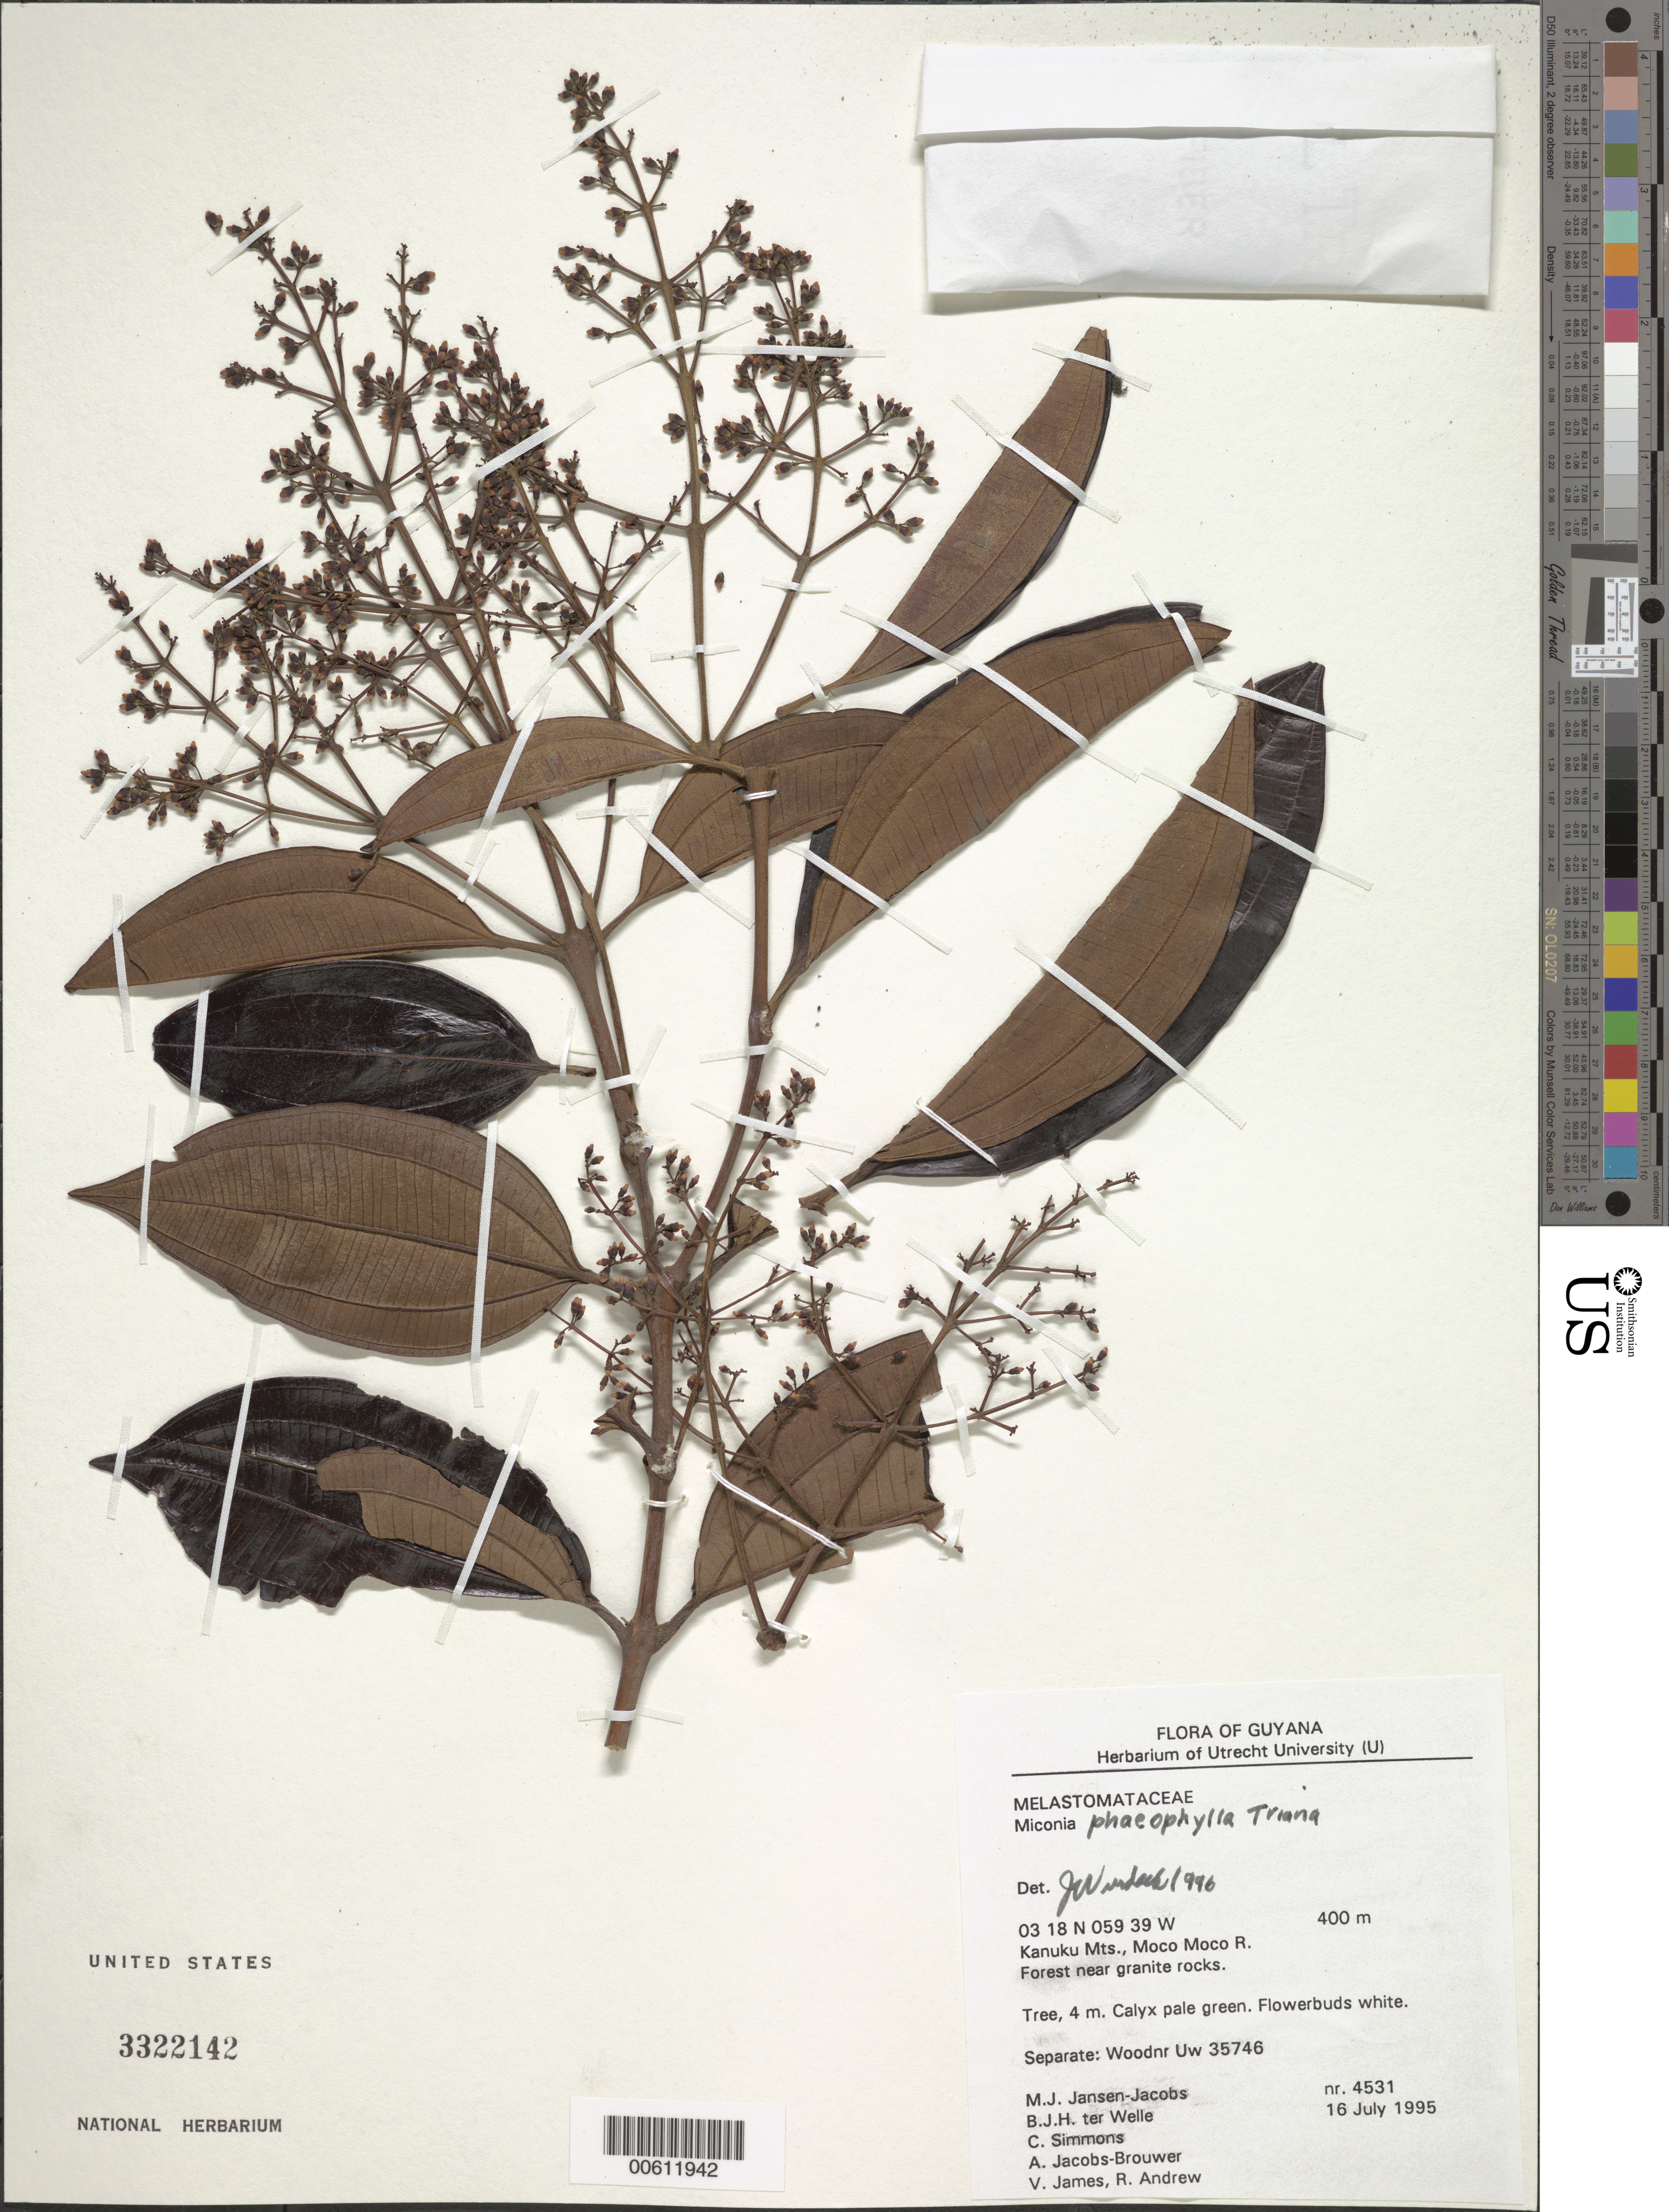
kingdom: Plantae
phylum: Tracheophyta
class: Magnoliopsida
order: Myrtales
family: Melastomataceae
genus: Miconia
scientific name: Miconia phaeophylla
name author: Triana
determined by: Wurdack, John J., (US), US (UNITED STATES)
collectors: M. J. Jansen-Jacobs, B. Welle, C. Simmons, A. Jacobs-Brouwer, V. James & R. Andrew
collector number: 4531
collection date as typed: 16-Jul-95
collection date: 1995-07-16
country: Guyana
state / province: U. Takutu-U. Essequibo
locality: Moco Moco River, Kanuku Mts.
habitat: Forest near granite rocks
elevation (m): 400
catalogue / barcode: US 3322142